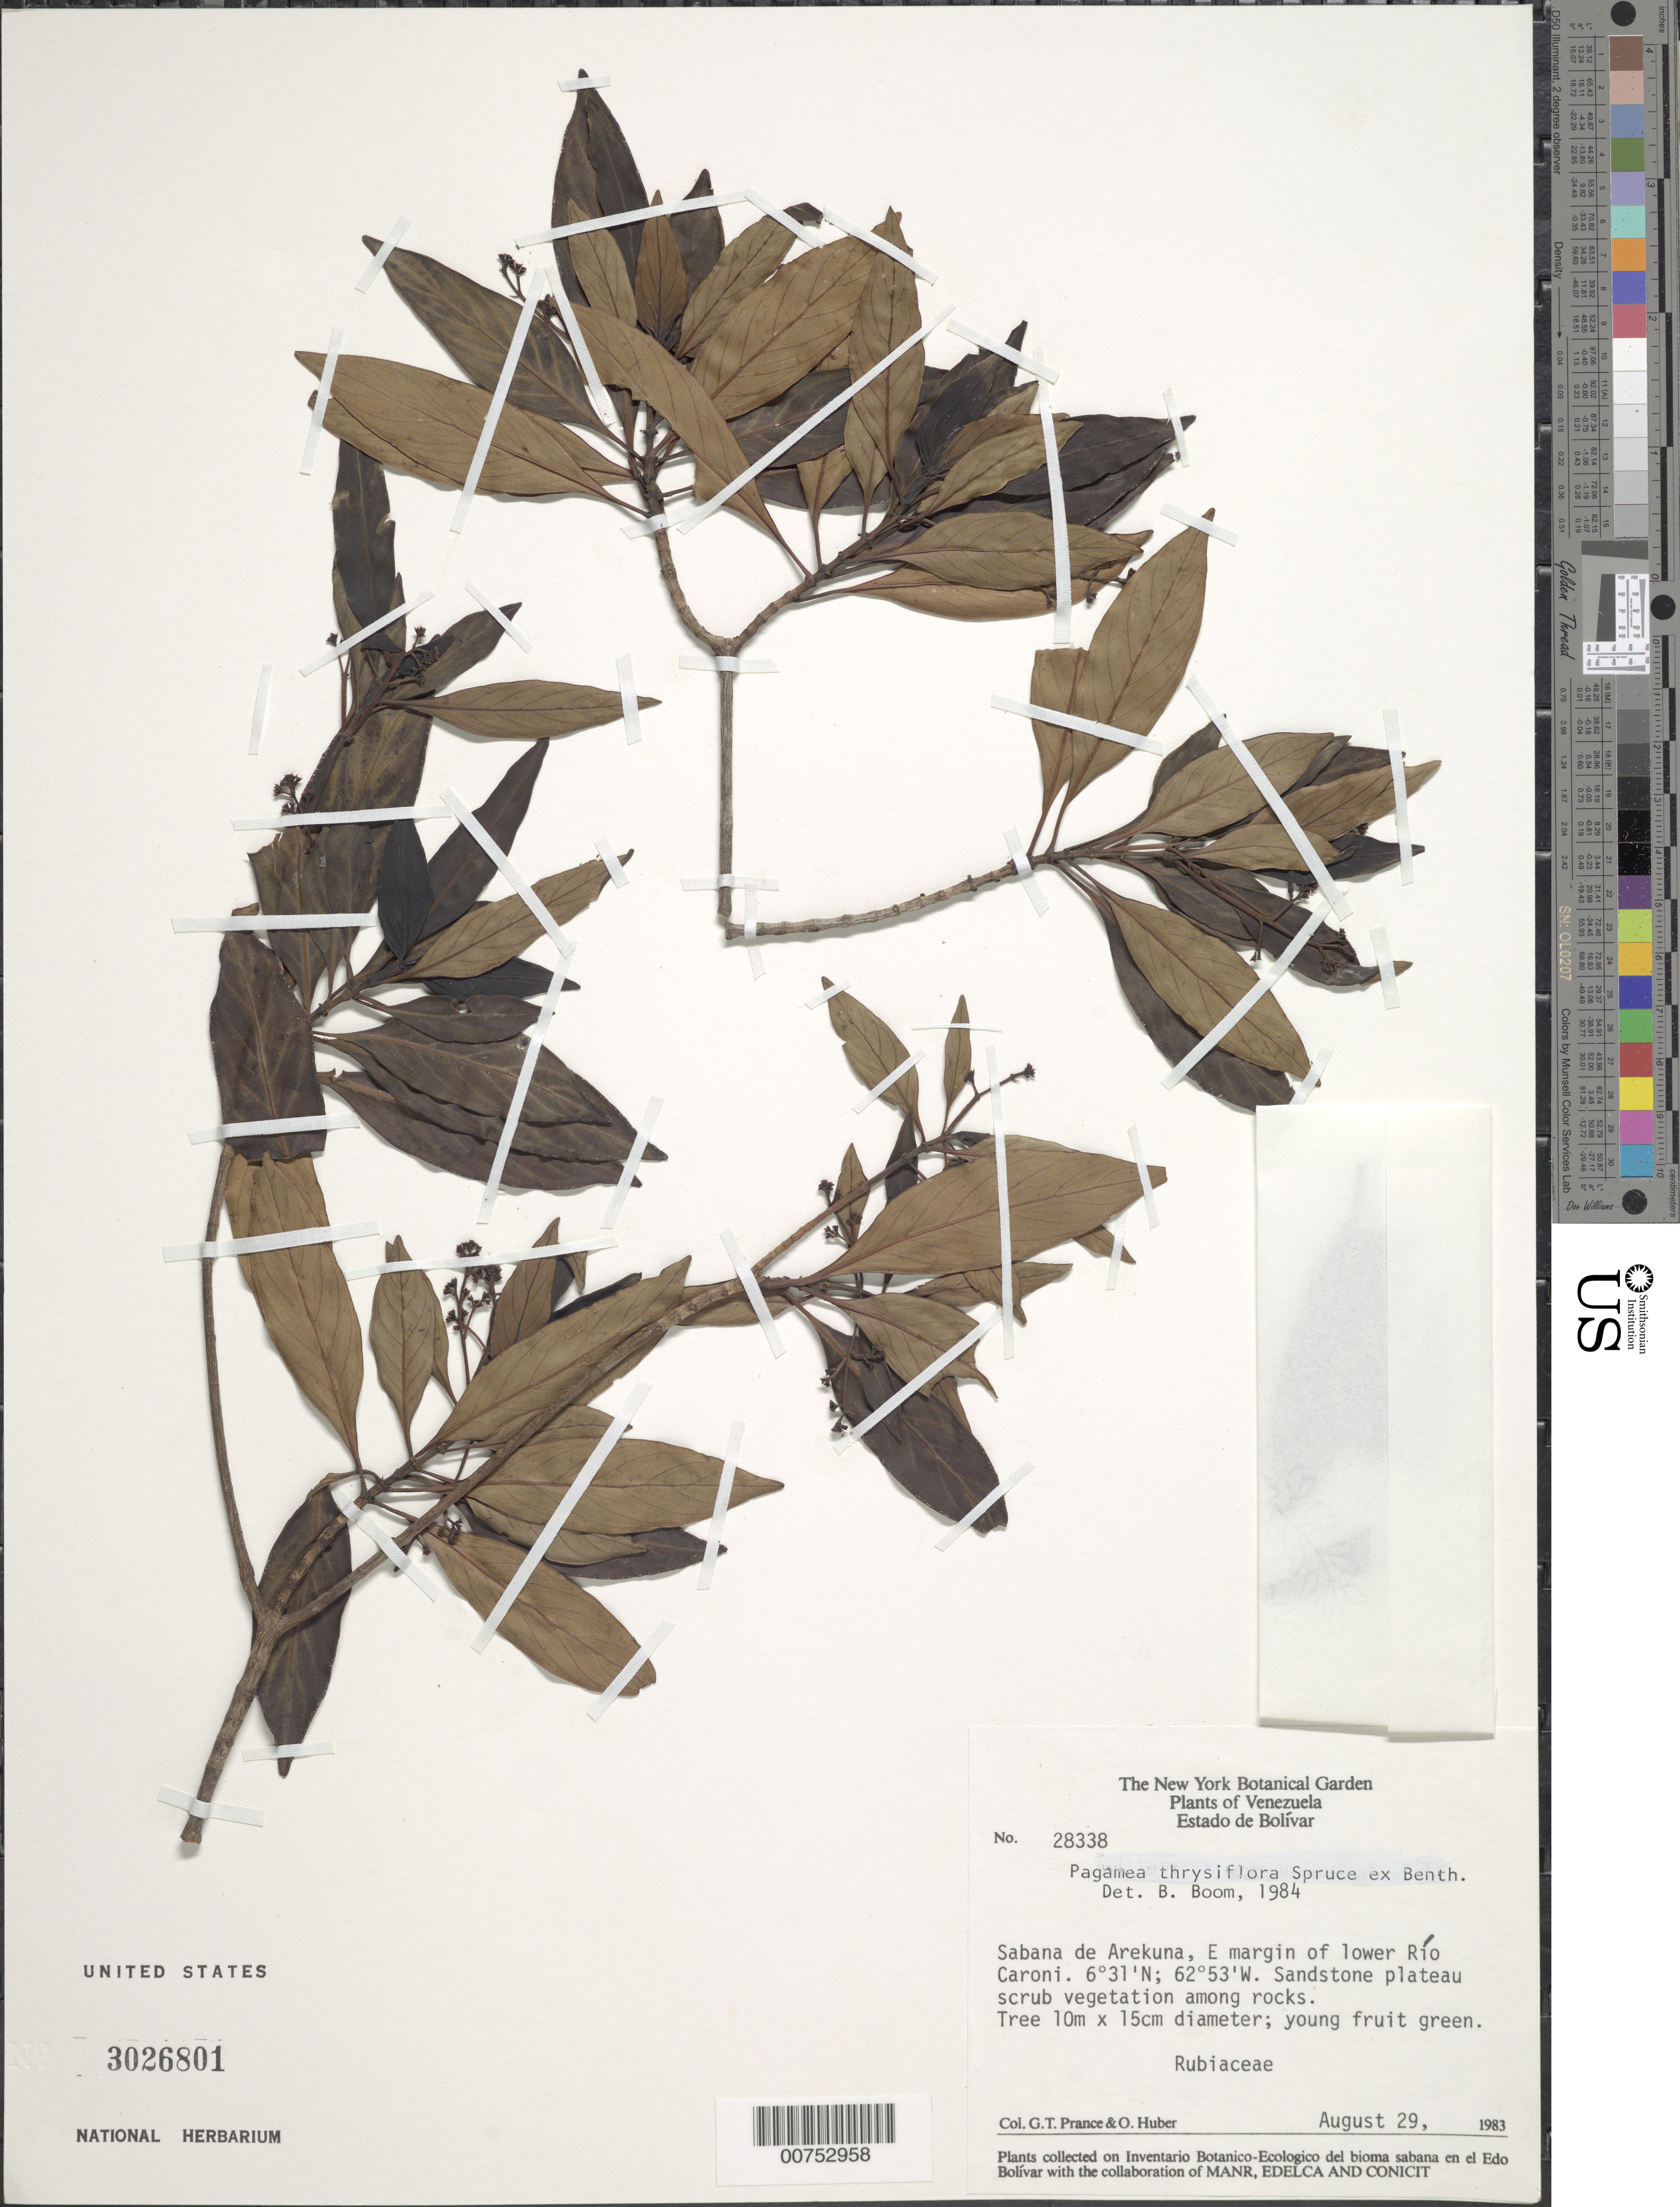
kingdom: Plantae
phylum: Tracheophyta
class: Magnoliopsida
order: Gentianales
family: Rubiaceae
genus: Pagamea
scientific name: Pagamea thyrsiflora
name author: Spruce ex Benth.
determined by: Boom, B. M.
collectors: G. T. Prance & O. Huber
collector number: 28338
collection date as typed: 29-Aug-83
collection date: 1983-08-29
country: Venezuela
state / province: Bolívar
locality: Sabana de Arekuna, E margin of lower Río Caroní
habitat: Sandstone plateau scrub vegetation among rocks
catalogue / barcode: US 3026801